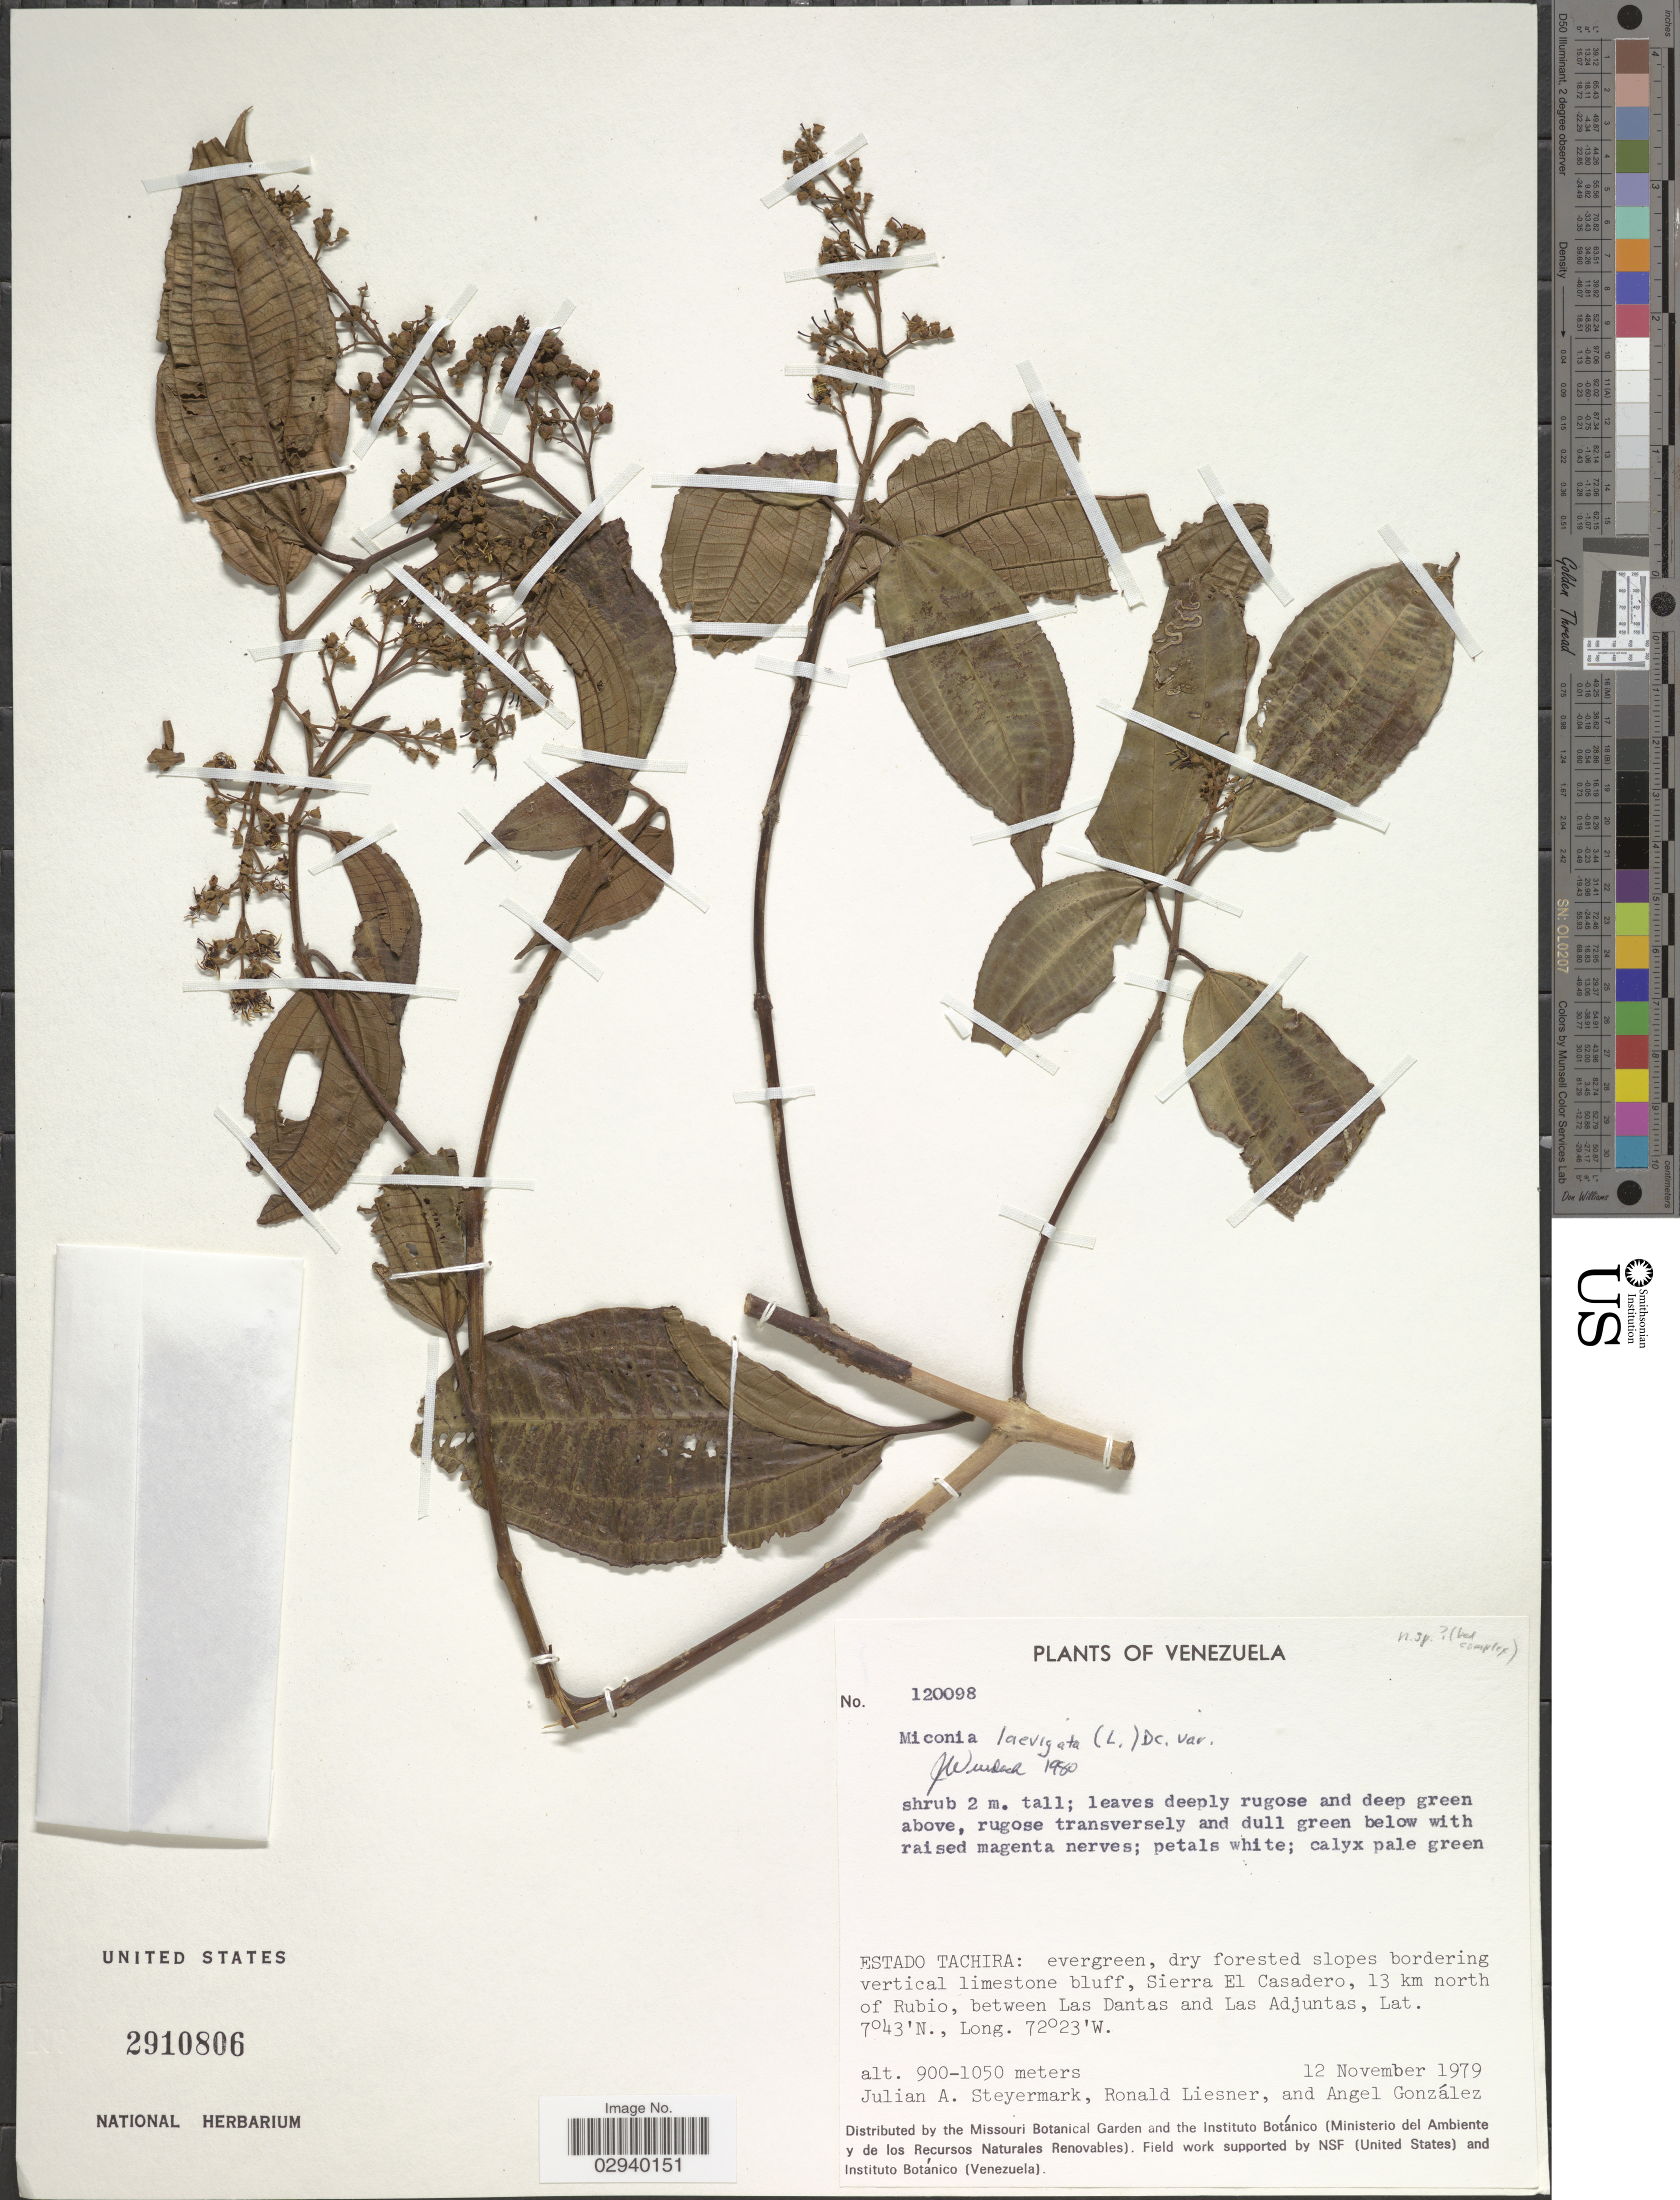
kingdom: Plantae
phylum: Tracheophyta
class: Magnoliopsida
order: Myrtales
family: Melastomataceae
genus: Miconia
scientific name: Miconia laevigata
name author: (L.) D. Don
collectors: J. Steyermark, R. L. Liesner & A. C. González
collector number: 120098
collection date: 1979-11-12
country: Venezuela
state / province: Tachira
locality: Sierra El Casadero, 13 km north of Rubio, between Las Dantas and Las Adjuntas.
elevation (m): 900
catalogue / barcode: US 2910806